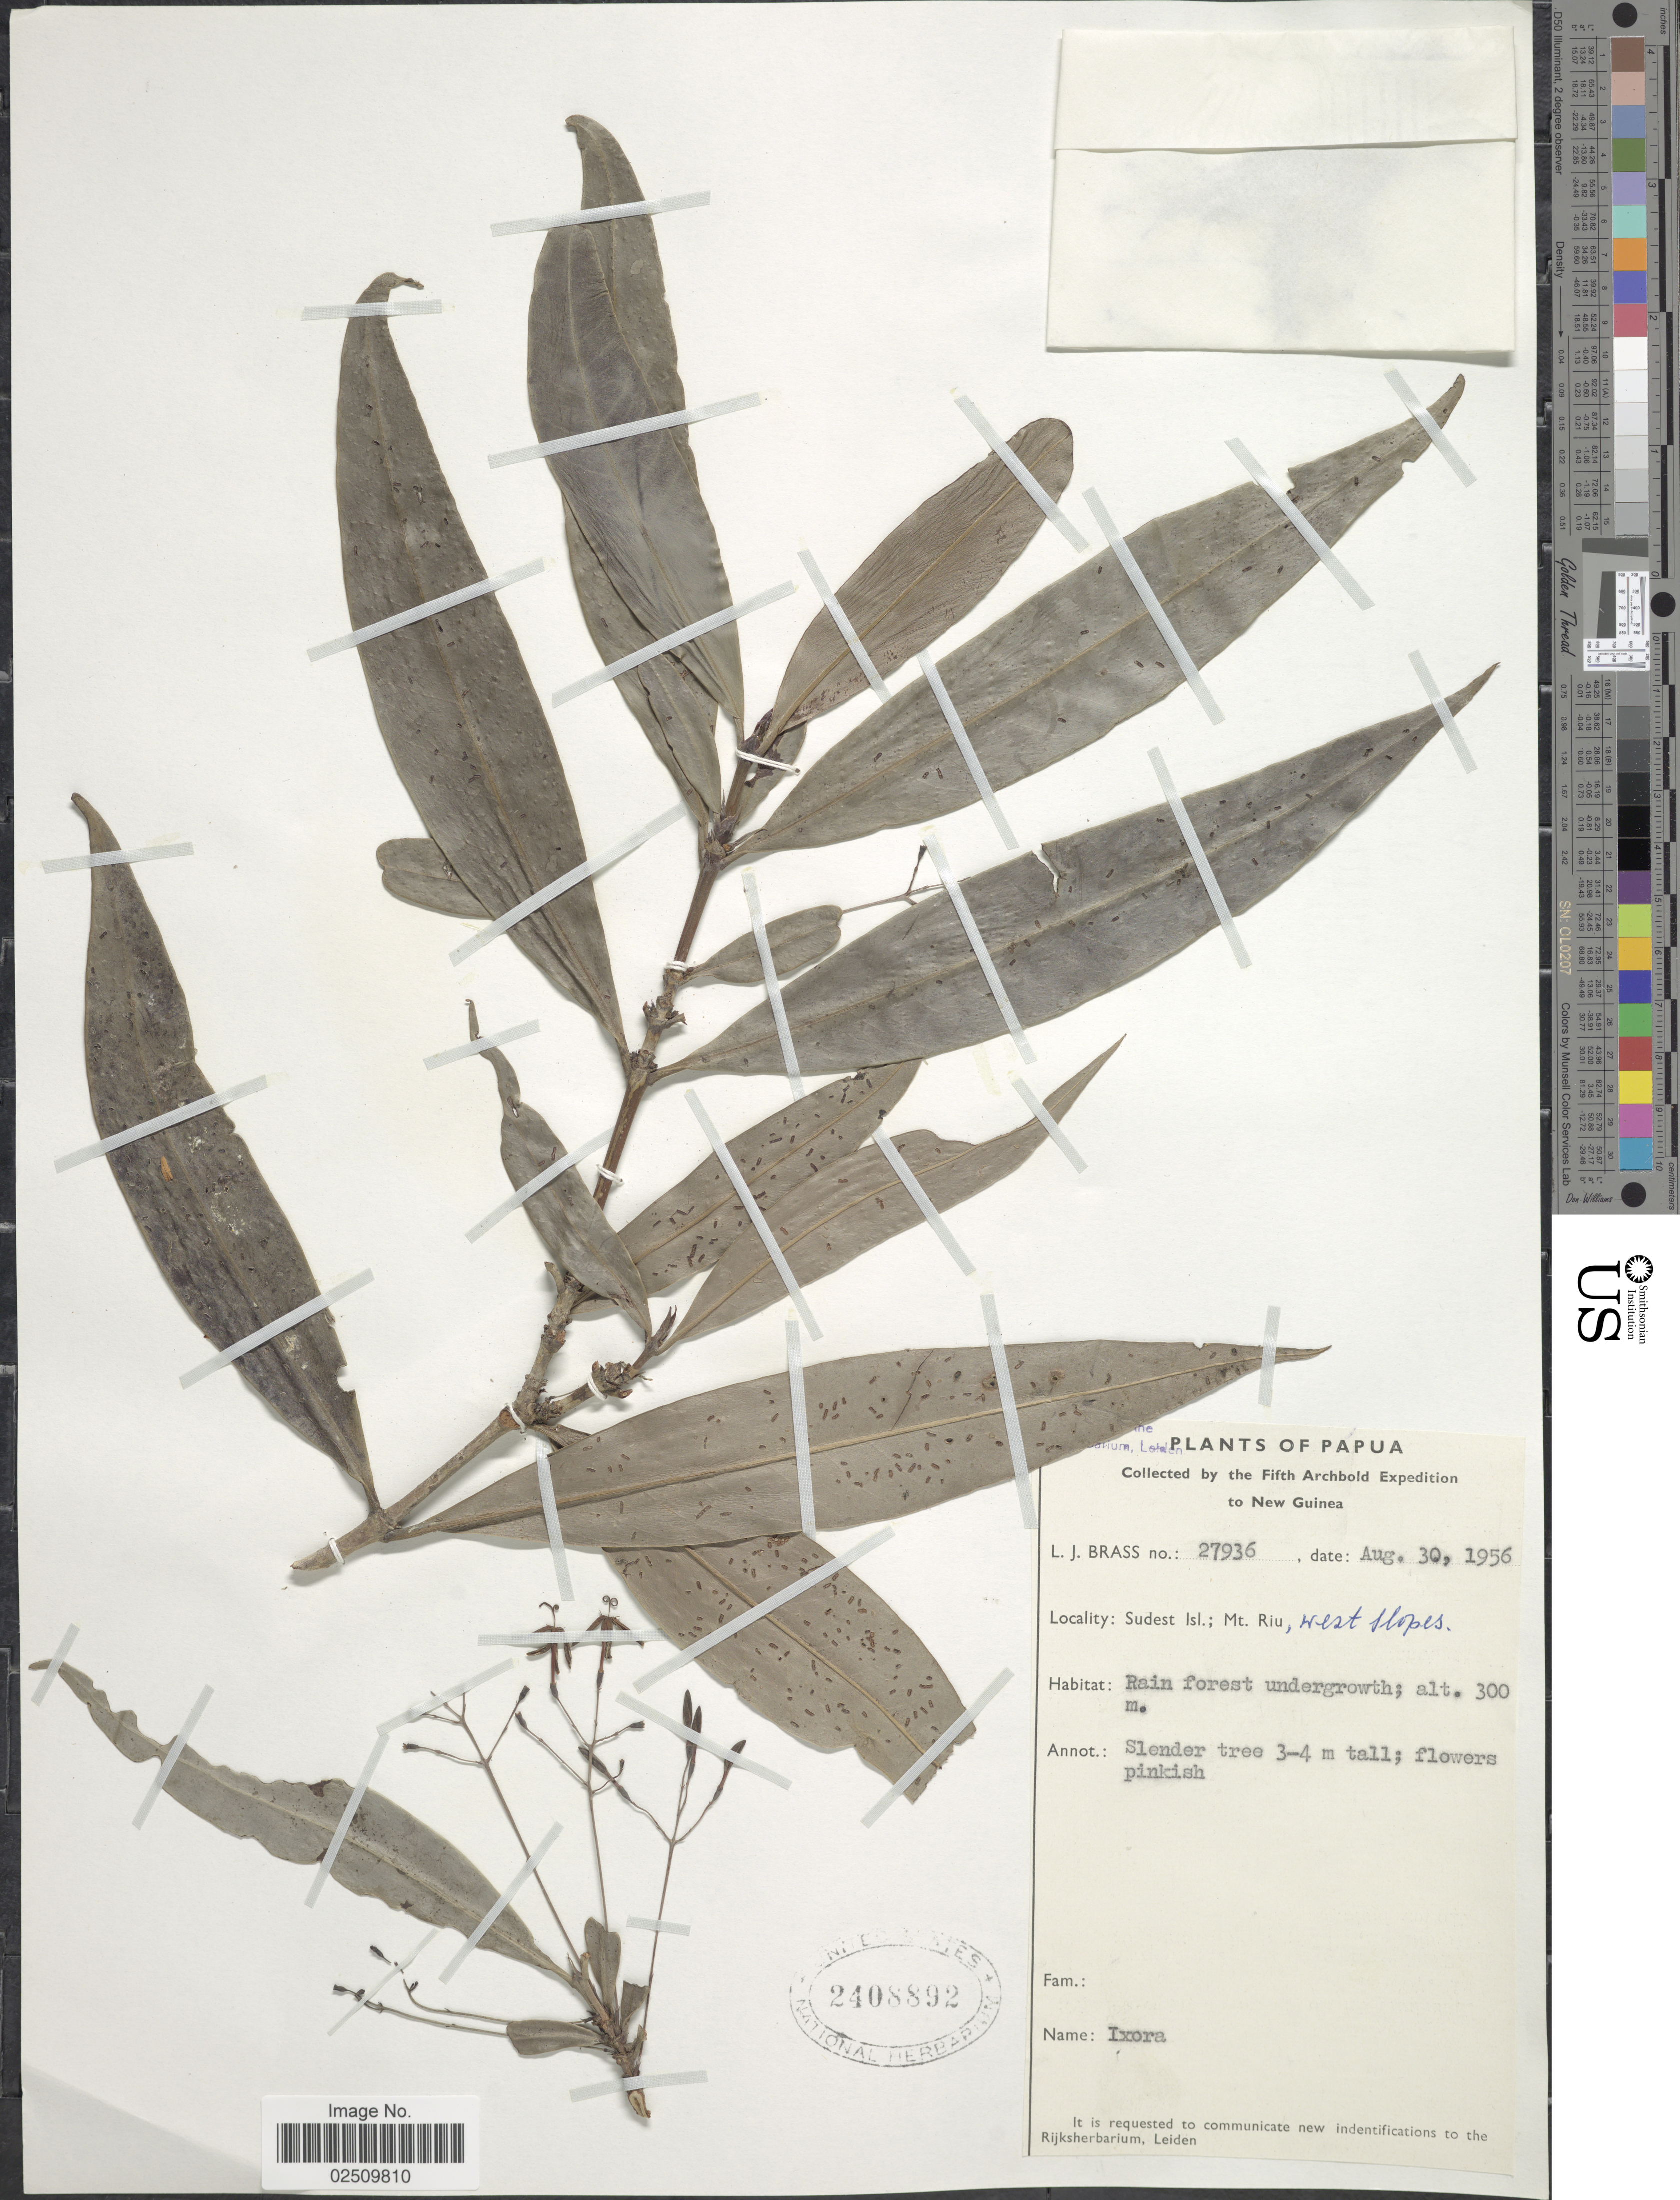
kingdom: Plantae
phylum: Tracheophyta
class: Magnoliopsida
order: Gentianales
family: Rubiaceae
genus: Ixora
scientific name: Ixora sp.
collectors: L. J. Brass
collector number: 27936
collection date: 1956-08-30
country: Papua New Guinea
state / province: Milne Bay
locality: Papua, New Guinea. Sudest Isl.; Mt. Riu, West slopes.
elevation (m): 300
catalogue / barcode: US 2408892